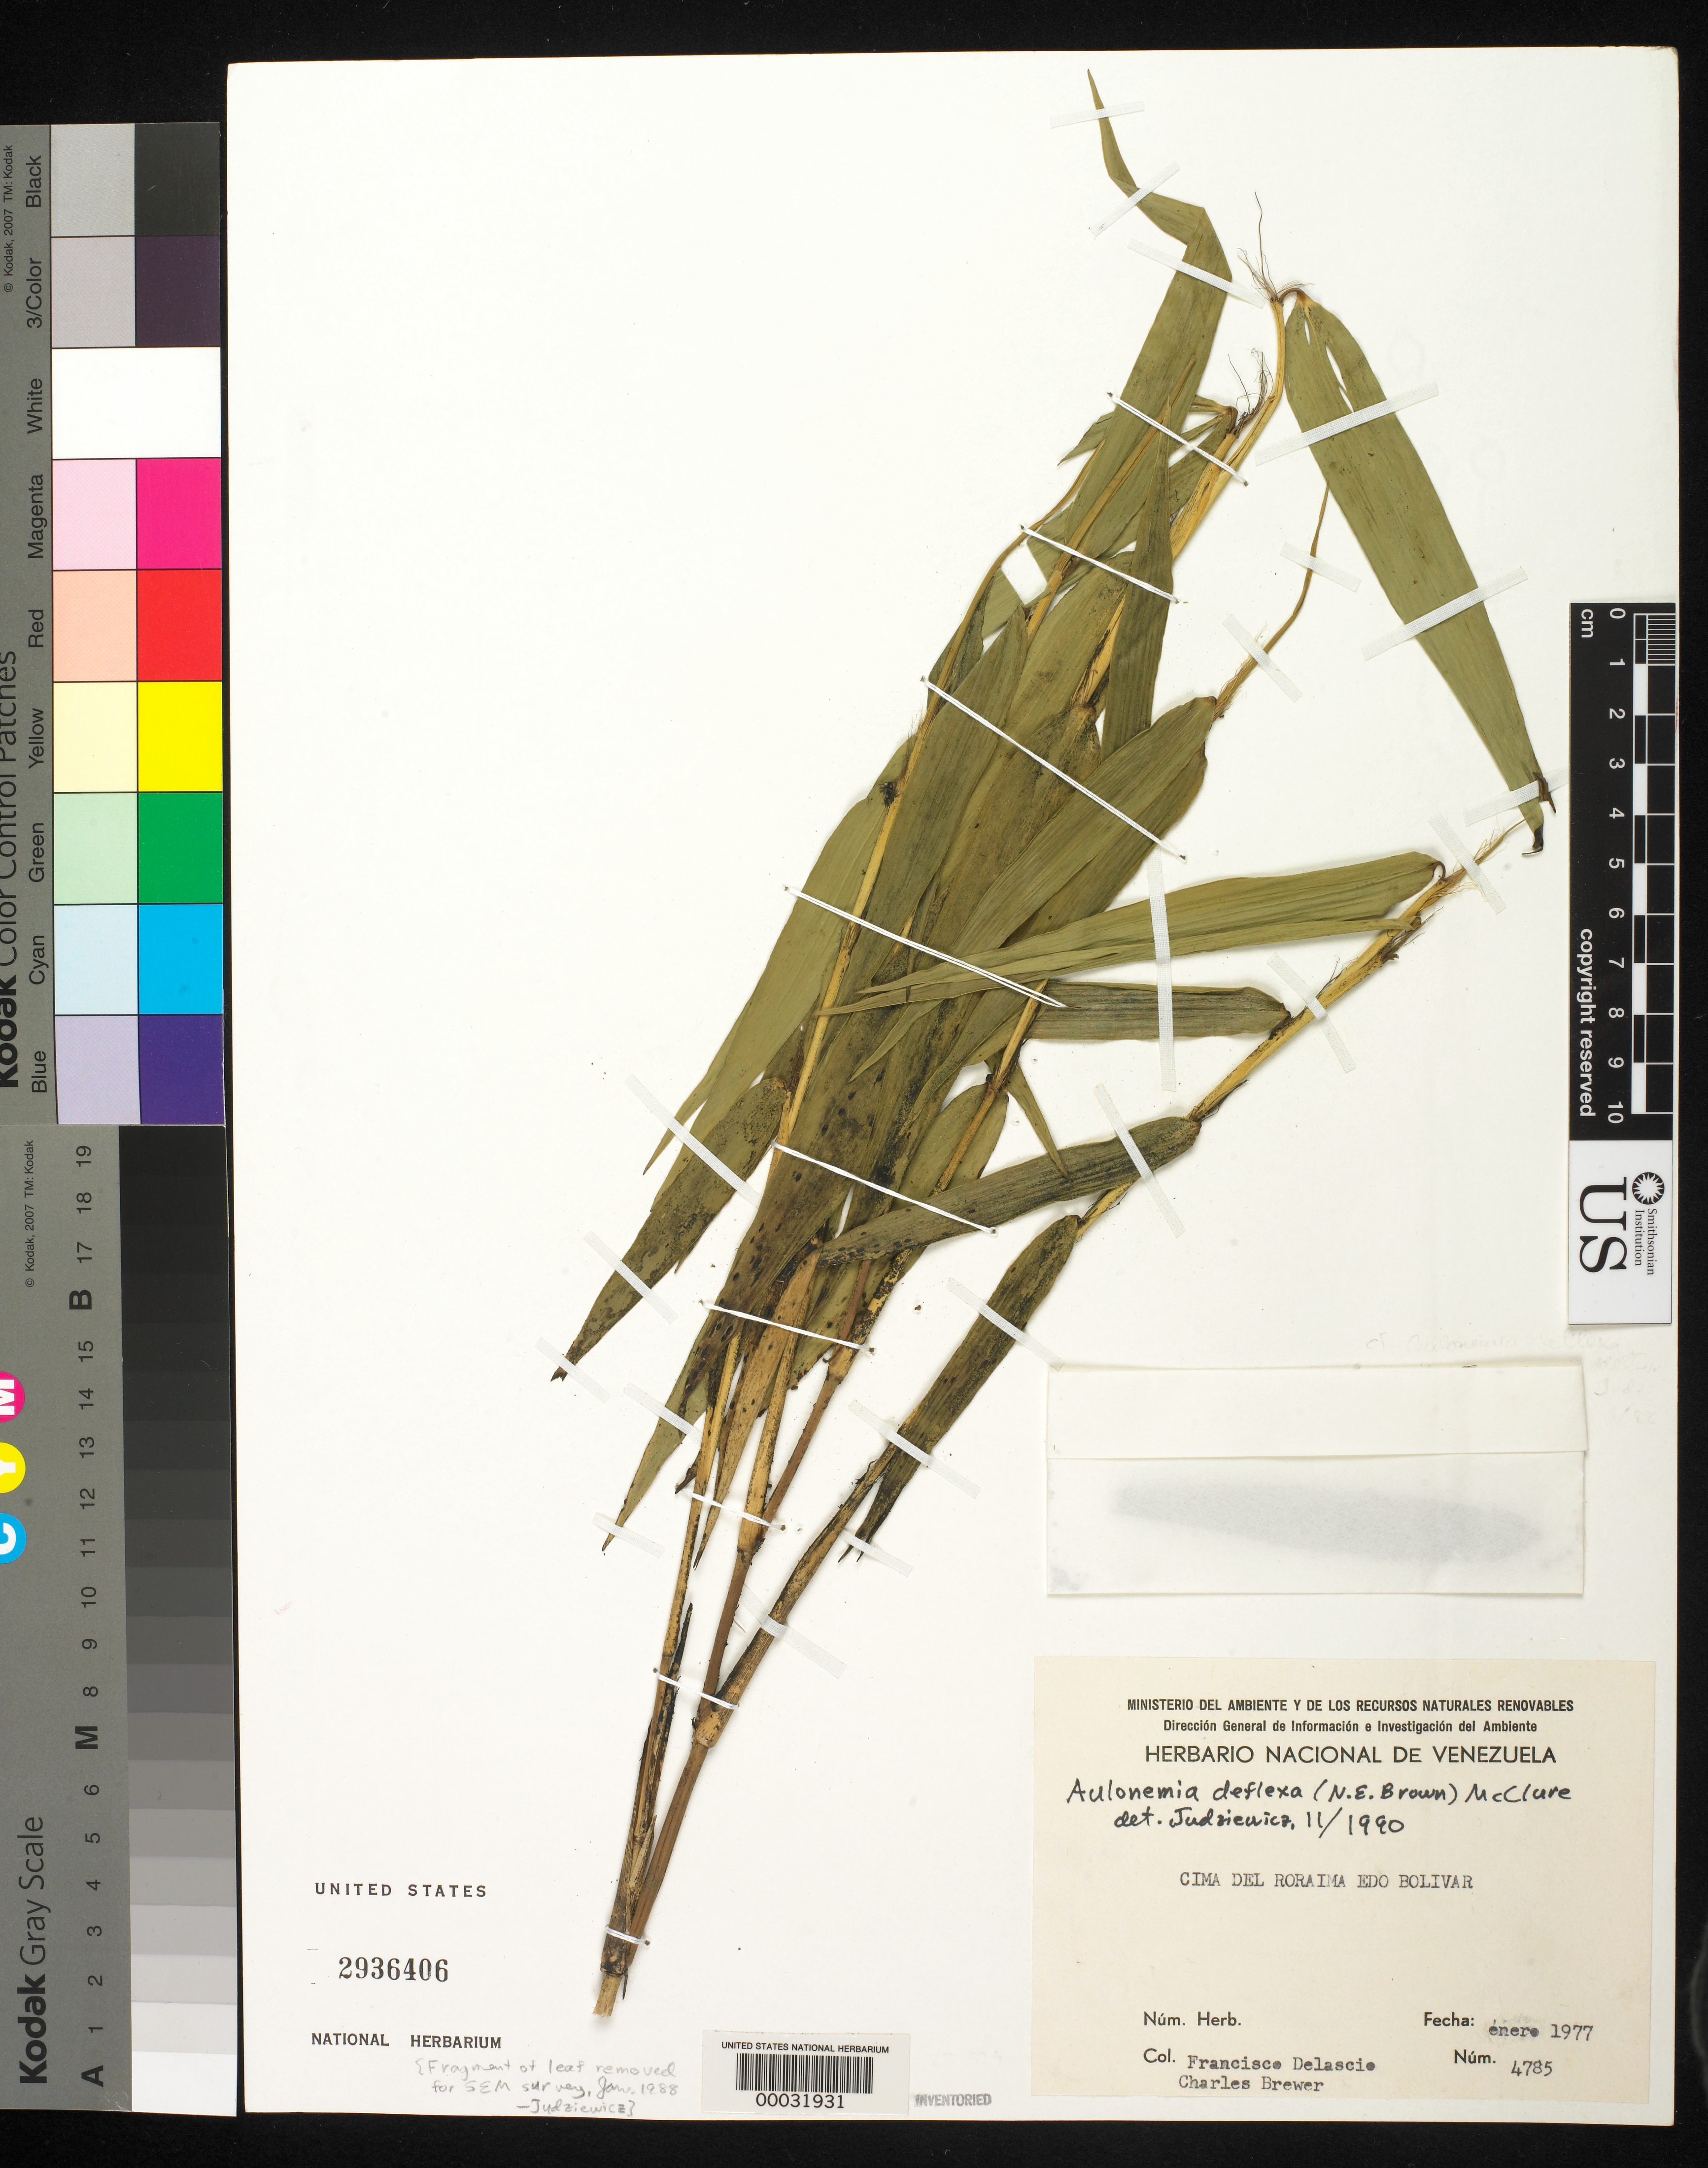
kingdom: Plantae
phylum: Tracheophyta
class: Liliopsida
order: Poales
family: Poaceae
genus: Aulonemia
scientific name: Aulonemia deflexa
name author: (N.E. Br.) McClure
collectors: F. Delascio C. & C. Brewer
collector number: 4785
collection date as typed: Jan 1977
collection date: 1977-01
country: Venezuela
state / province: Bolivar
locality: Cima del roraima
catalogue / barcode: US 2936406